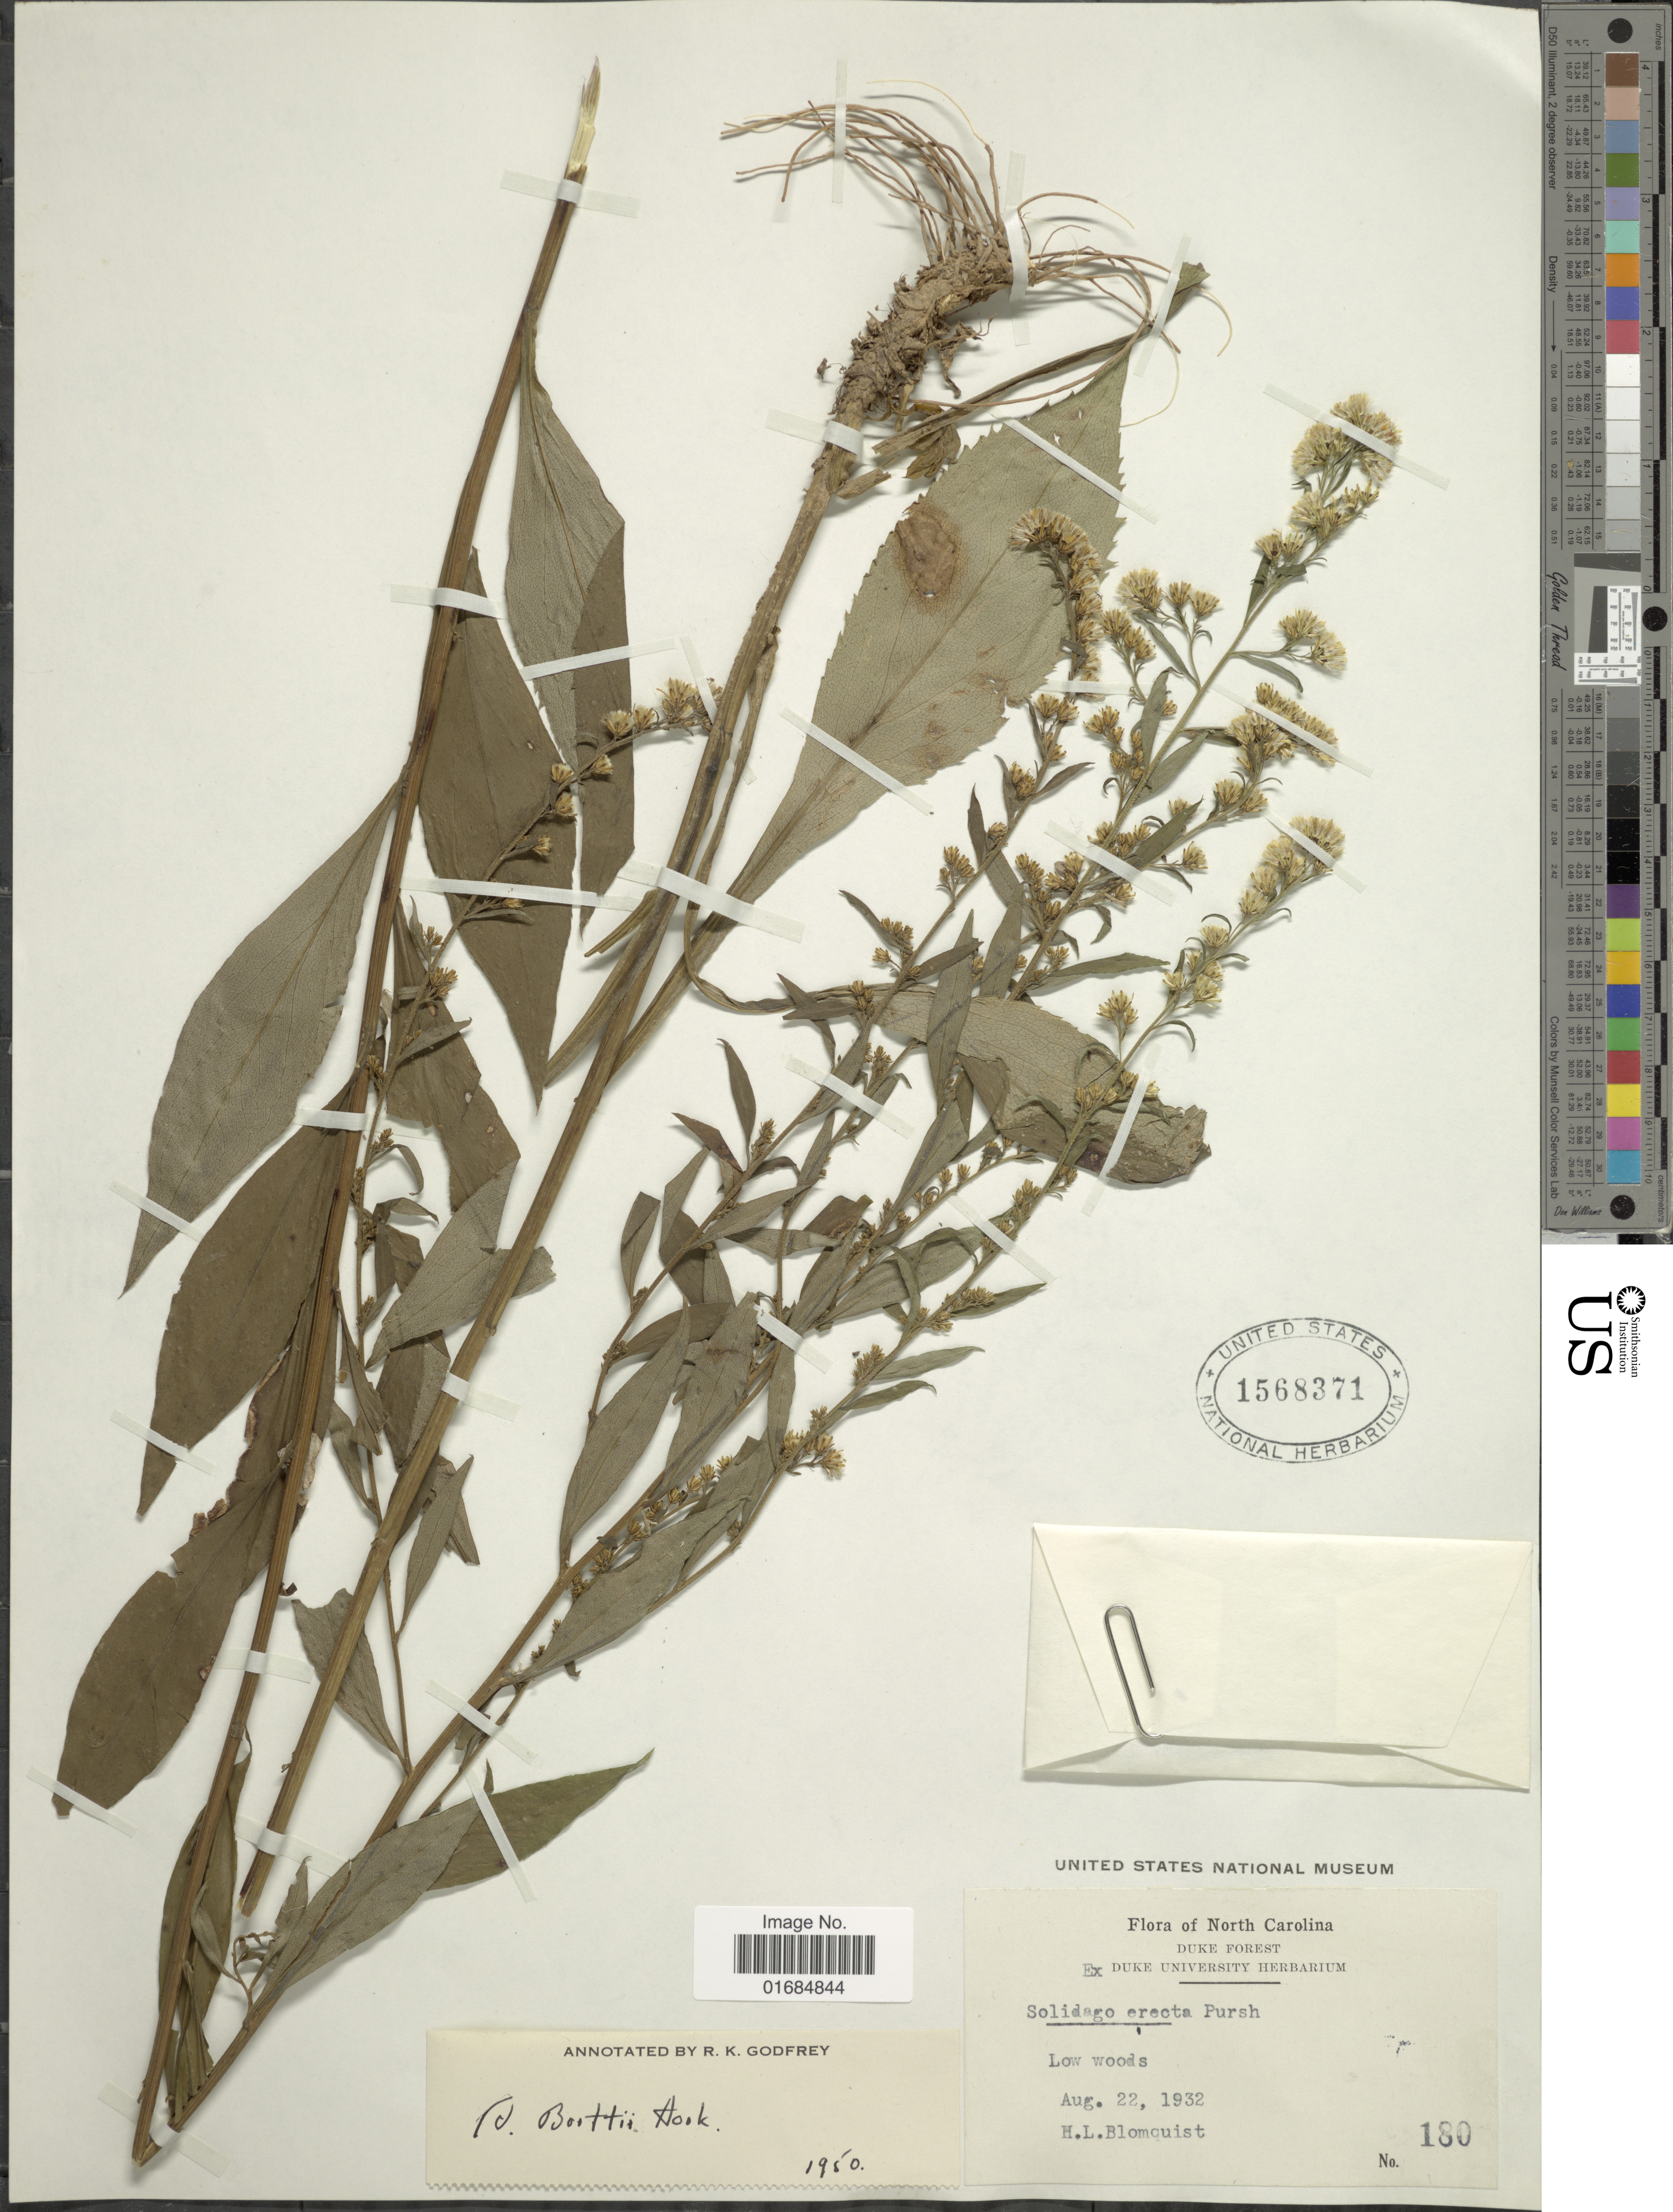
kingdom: Plantae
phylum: Tracheophyta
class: Magnoliopsida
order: Asterales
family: Asteraceae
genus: Solidago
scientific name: Solidago boottii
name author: Hook.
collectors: H. Blomquist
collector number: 180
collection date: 1932-08-22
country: United States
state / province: North Carolina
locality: Duke Forest, low woods.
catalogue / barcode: US 1568371